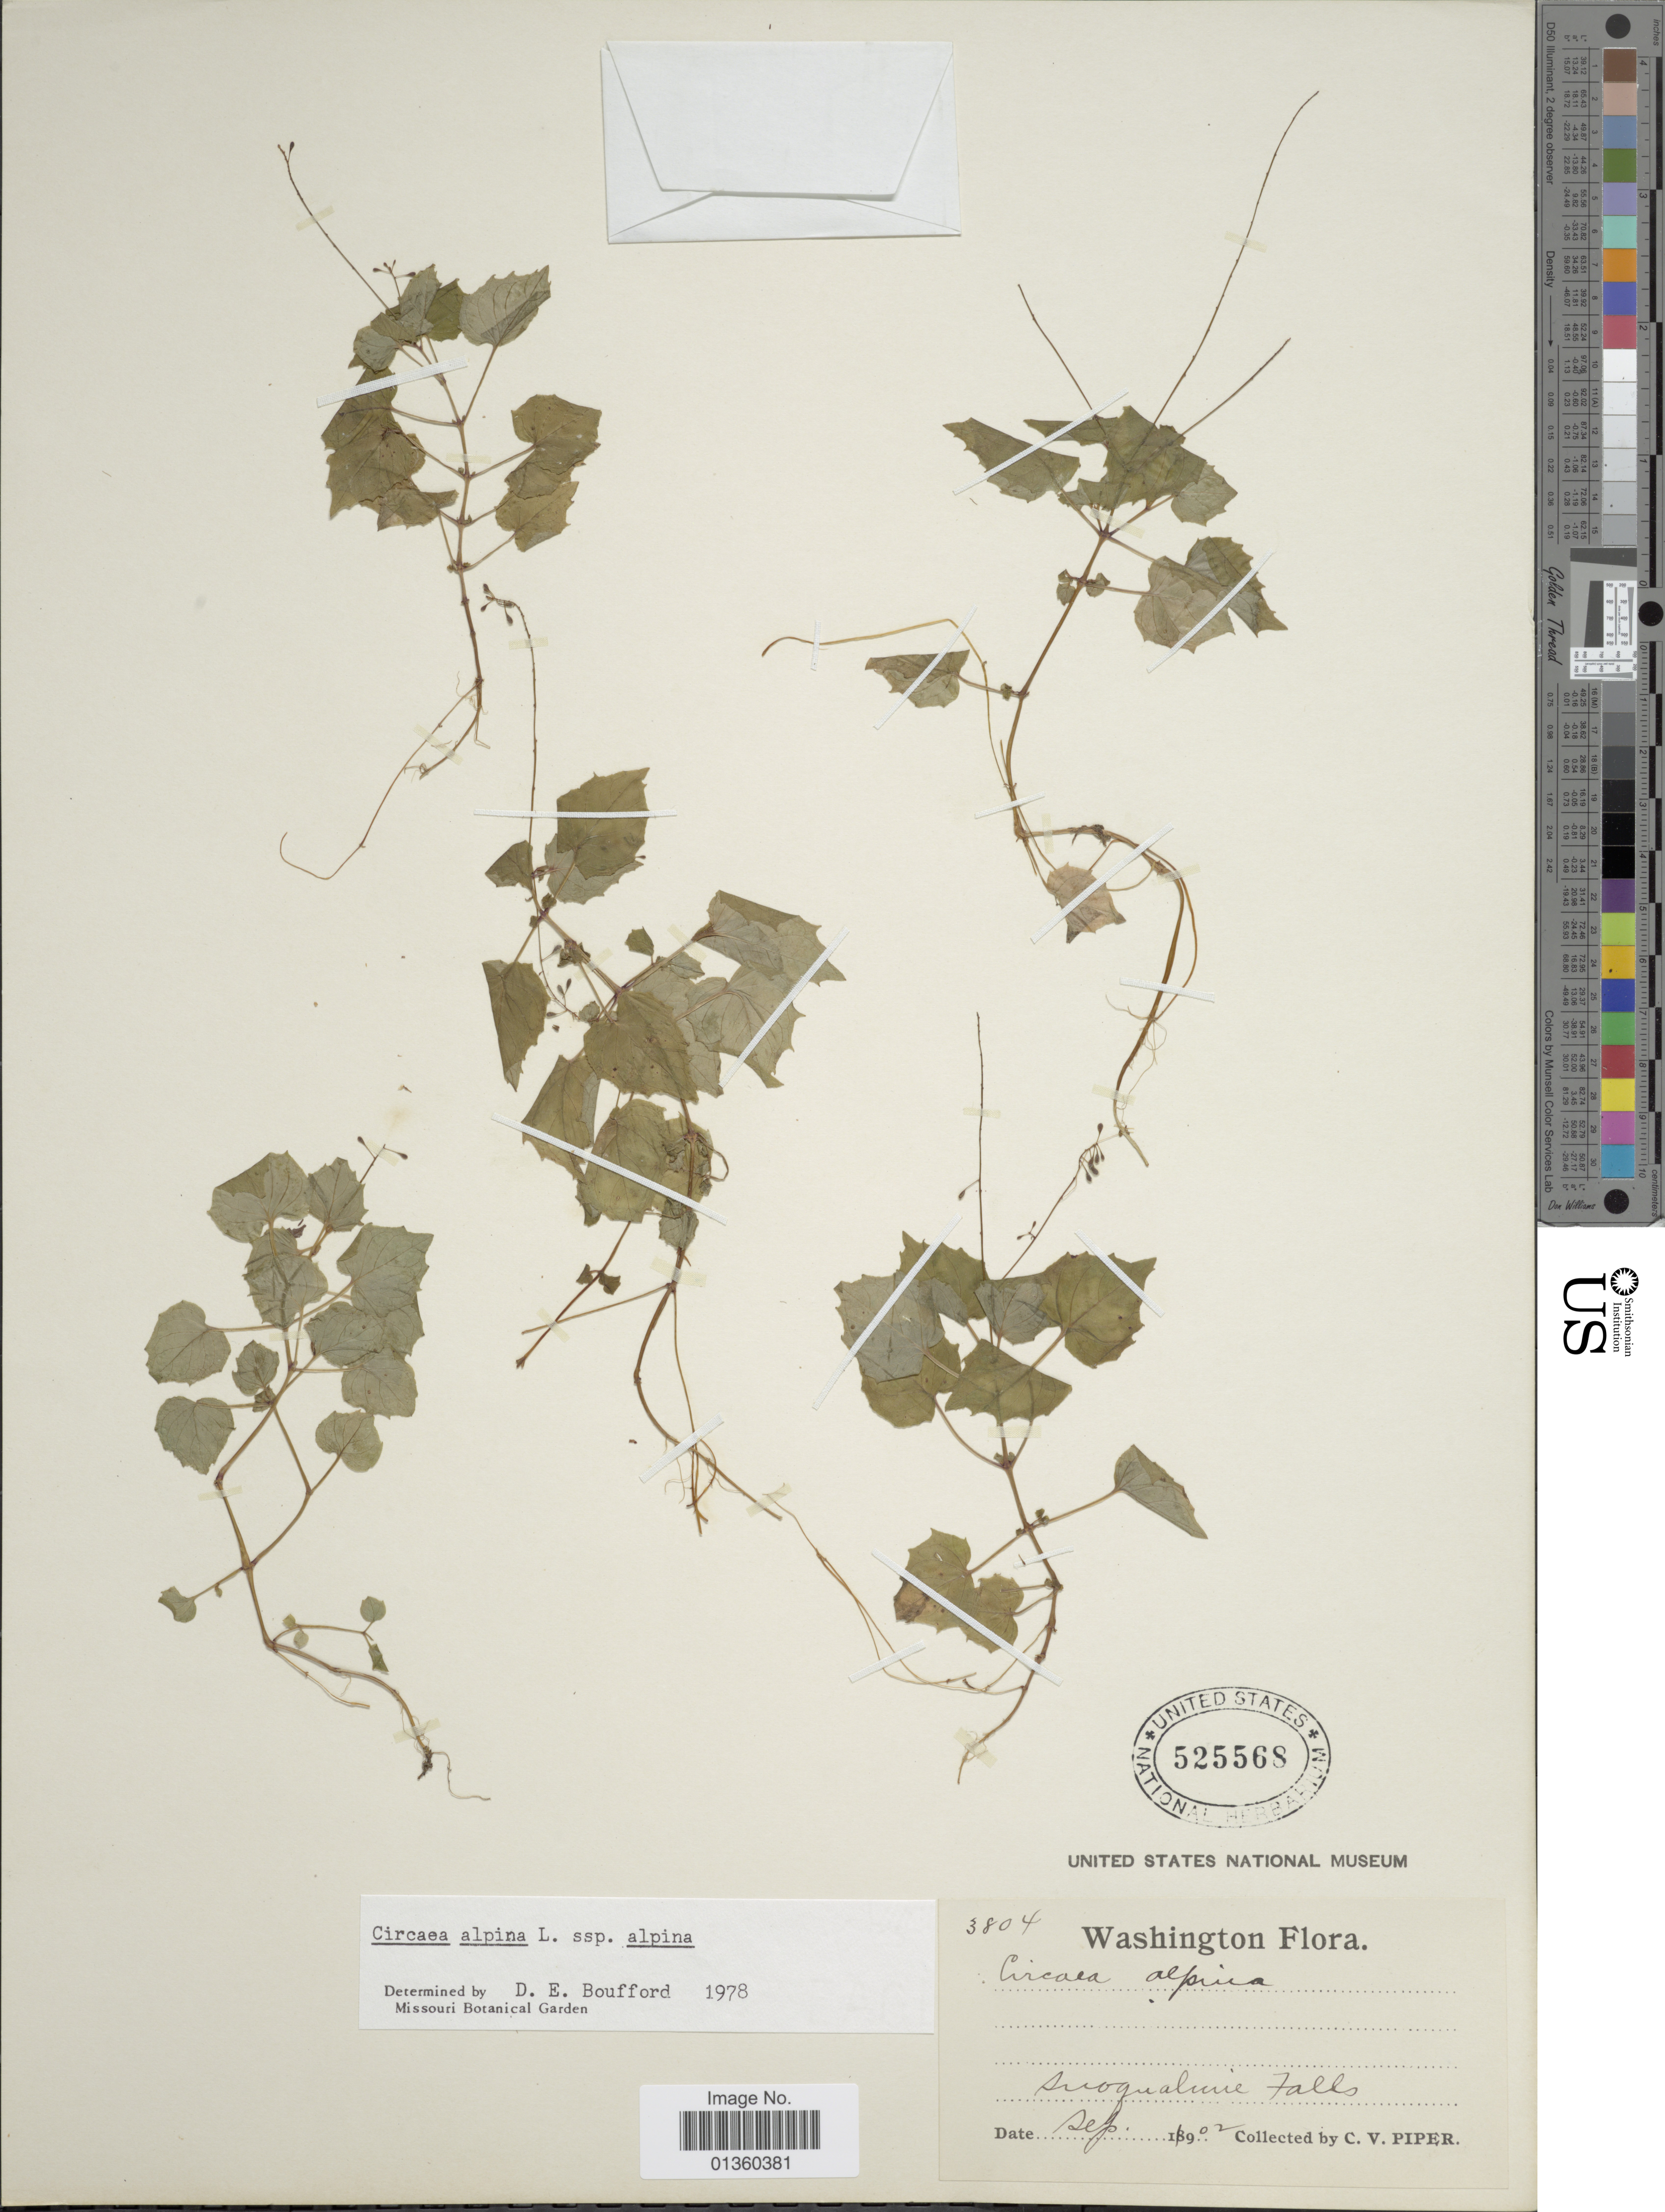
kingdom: Plantae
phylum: Tracheophyta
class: Magnoliopsida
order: Myrtales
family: Onagraceae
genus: Circaea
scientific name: Circaea alpina subsp. alpina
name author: L.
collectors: C. V. Piper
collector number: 3804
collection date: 1902-09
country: United States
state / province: Washington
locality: Snoqualmie Falls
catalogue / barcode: US 525568